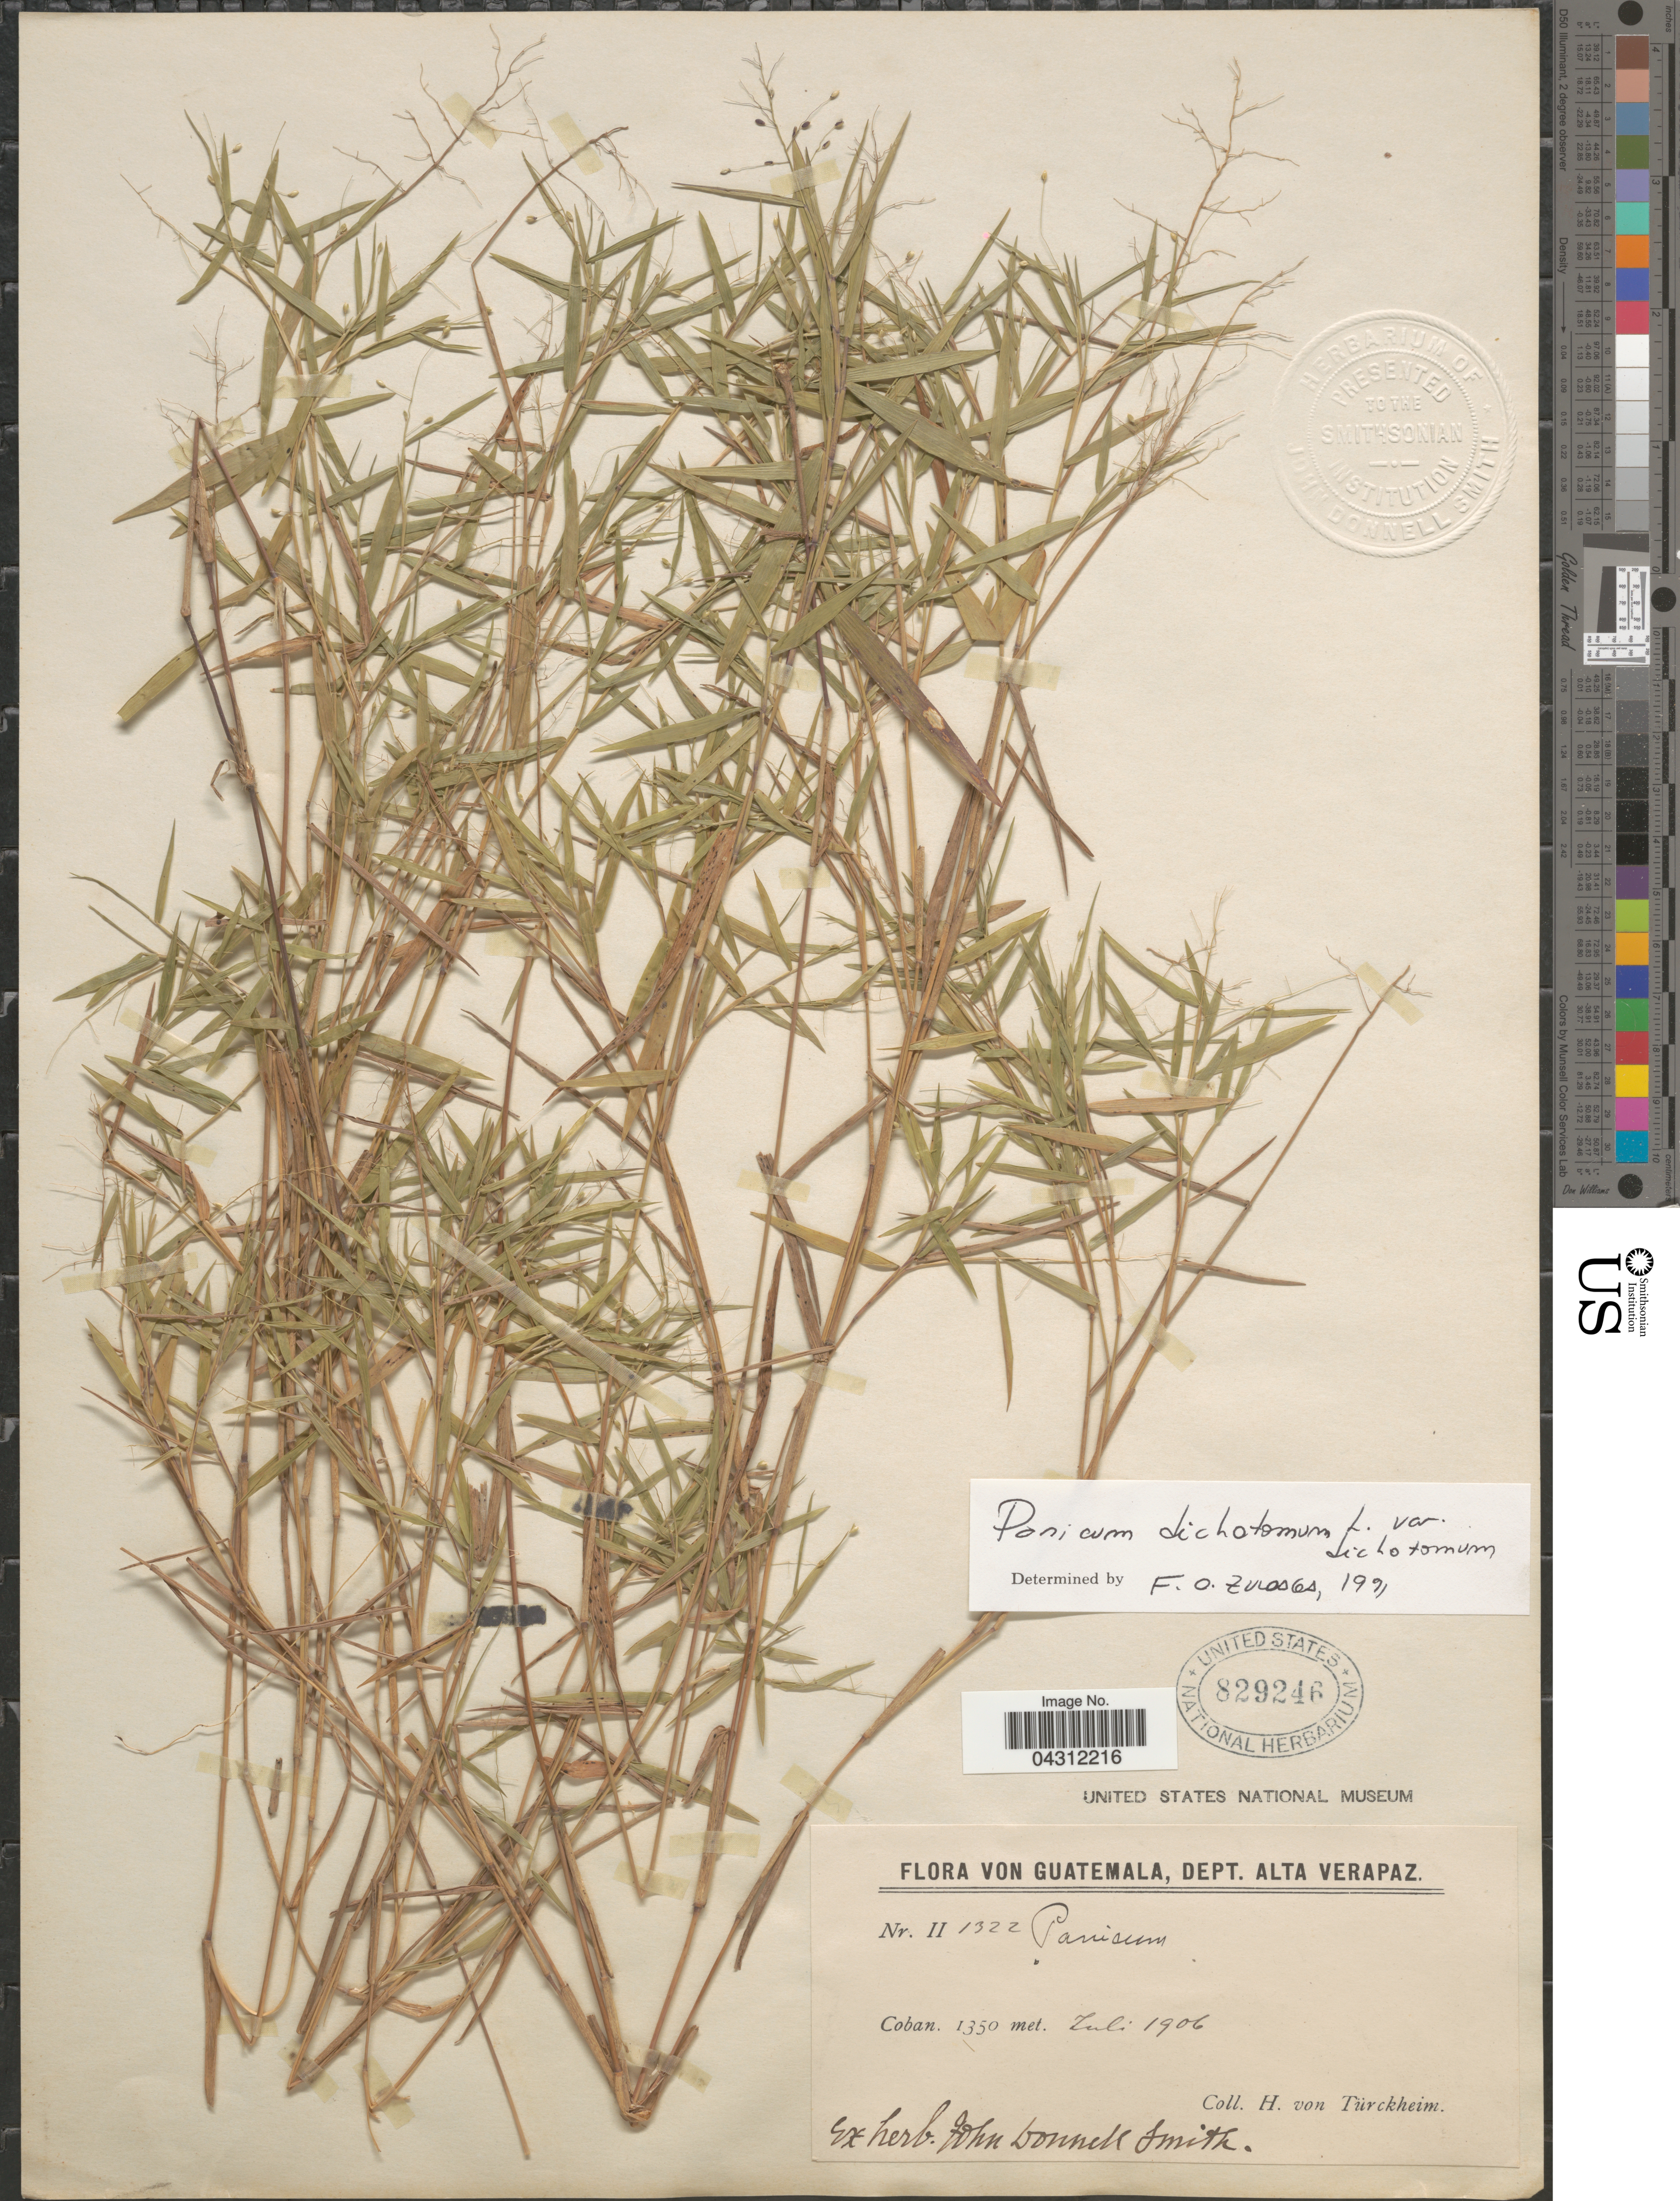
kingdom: Plantae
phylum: Tracheophyta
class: Liliopsida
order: Poales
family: Poaceae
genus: Dichanthelium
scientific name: Dichanthelium dichotomum var. dichotomum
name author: (L.) Gould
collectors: H. von Türckheim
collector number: II1322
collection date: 1906-07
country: Guatemala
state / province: Alta Verapaz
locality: Dept. Alta Verapaz. Coban.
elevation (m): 1350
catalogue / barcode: US 829246